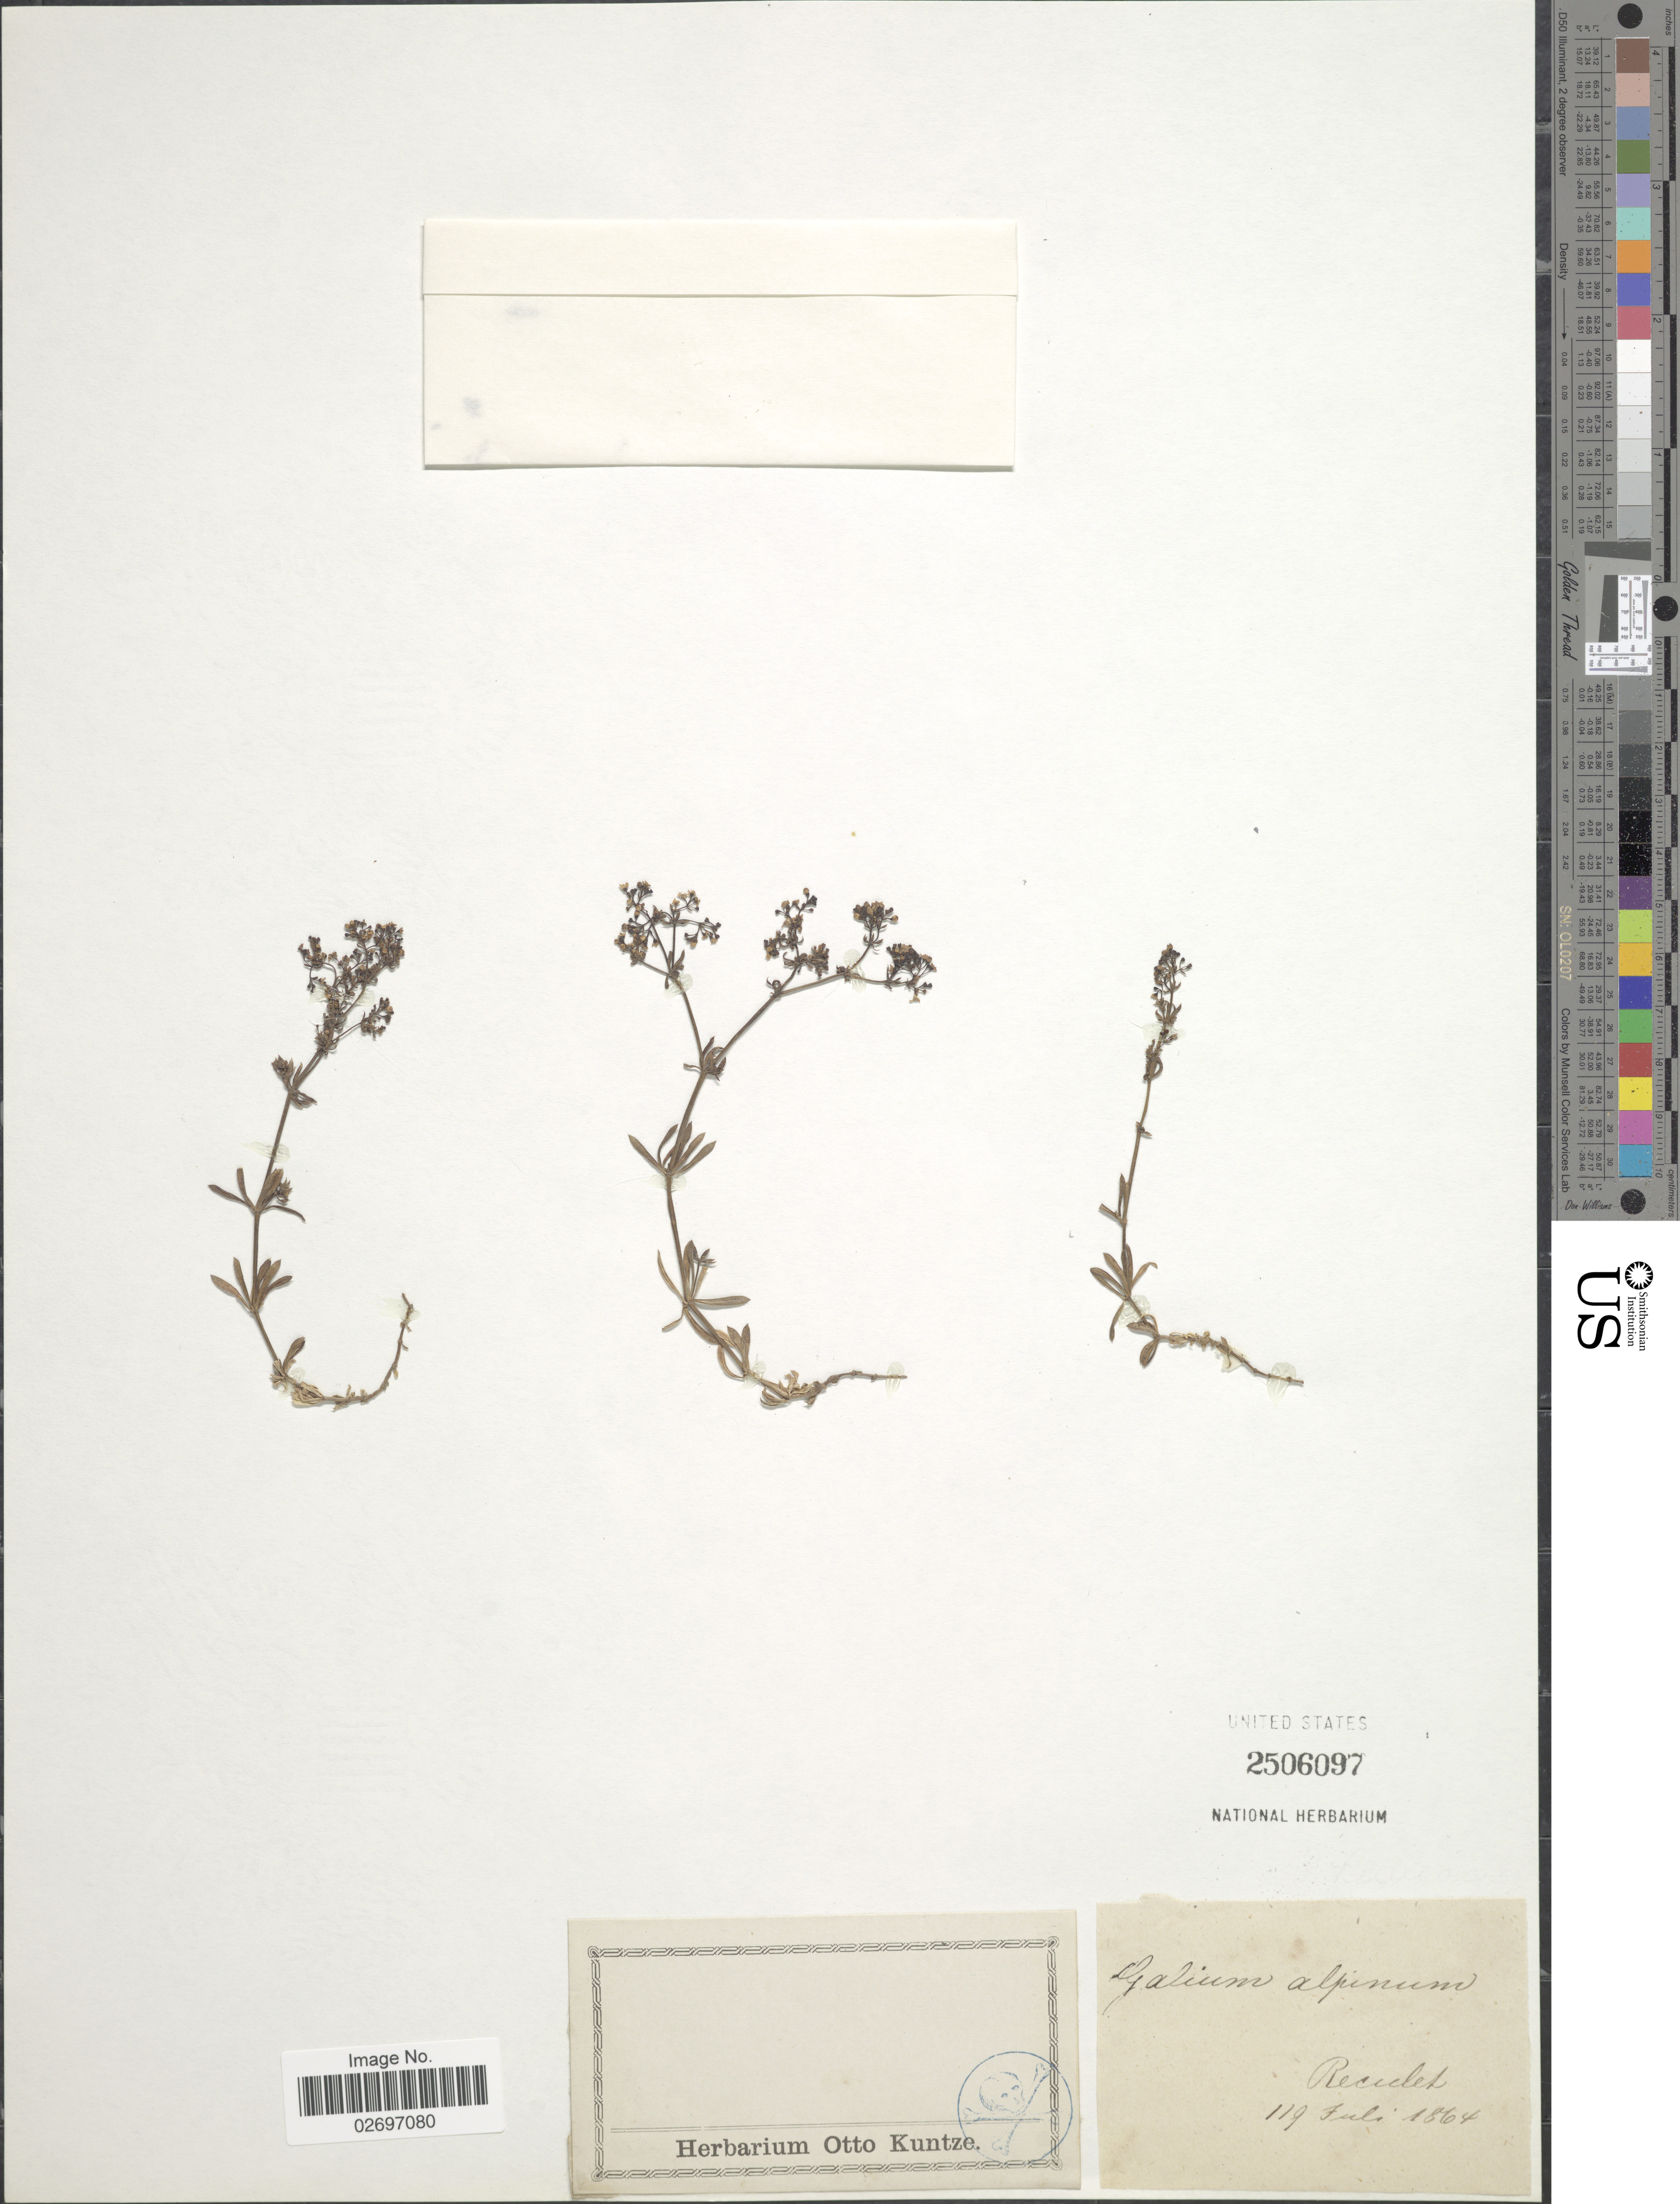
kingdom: Plantae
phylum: Tracheophyta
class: Magnoliopsida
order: Gentianales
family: Rubiaceae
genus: Galium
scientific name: Galium alpinum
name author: Scheele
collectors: ex herb. Otto Kuntze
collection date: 1864-07-19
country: France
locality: Reculet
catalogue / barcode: US 2506097